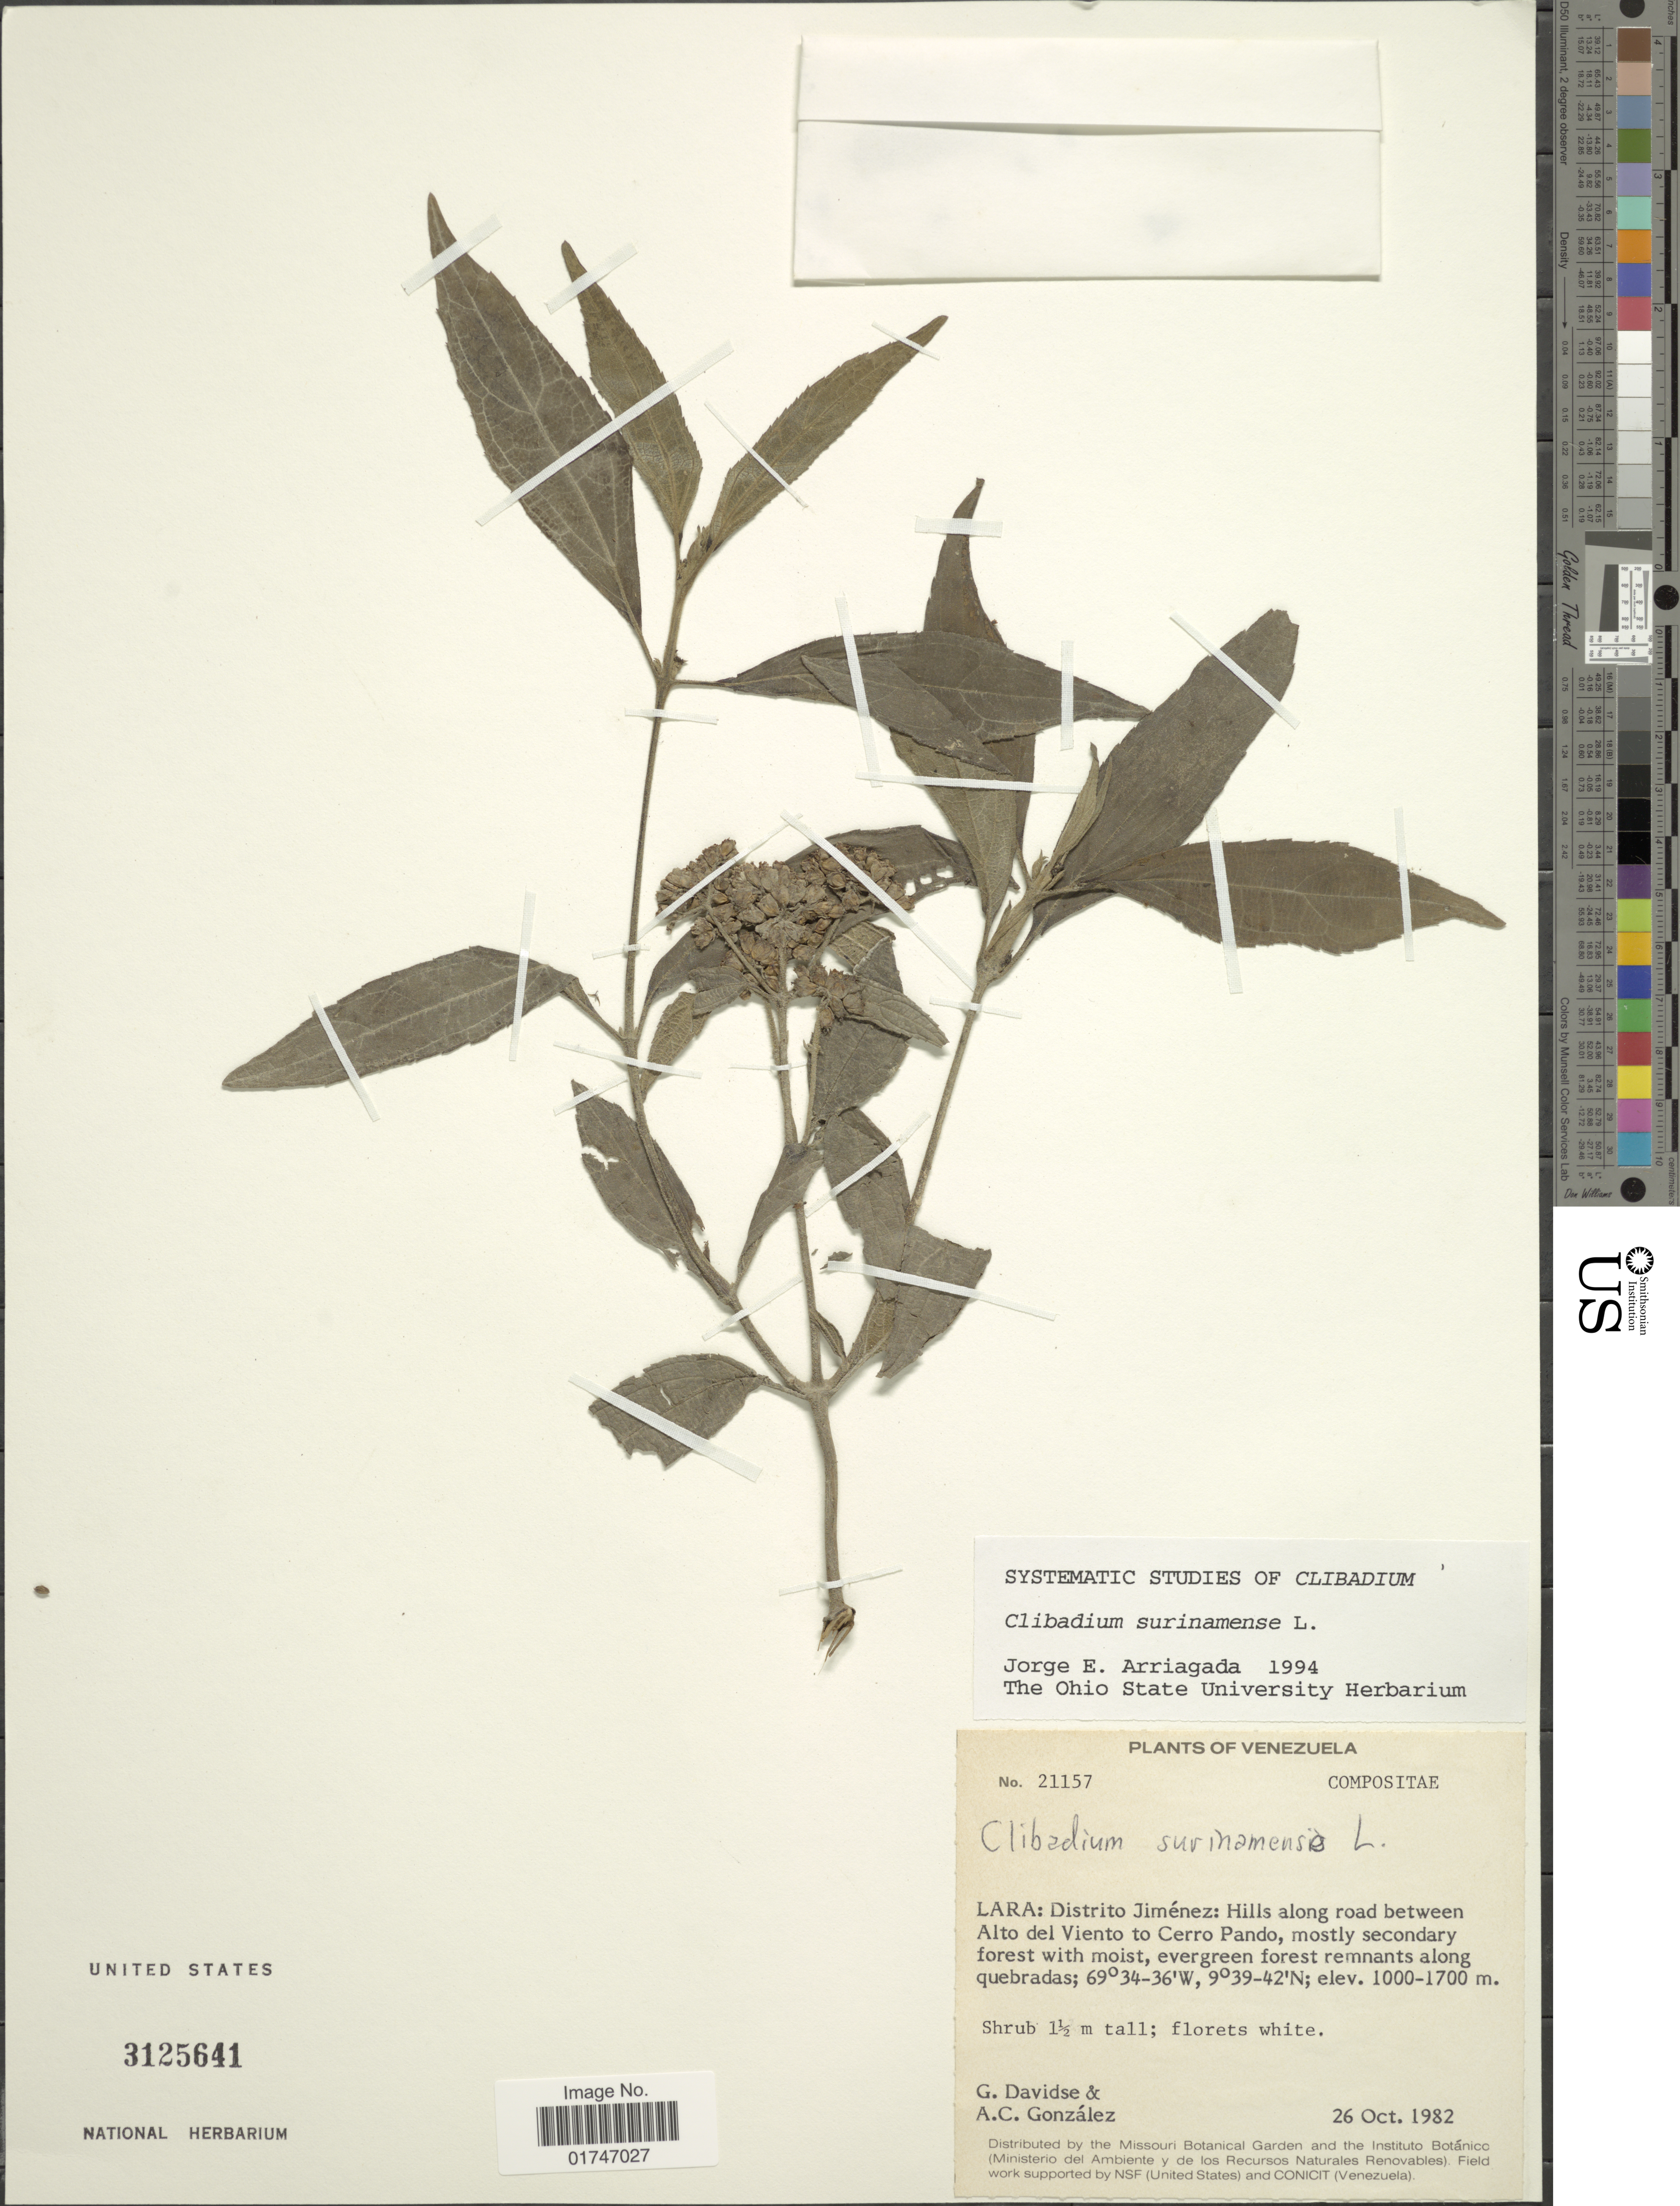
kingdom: Plantae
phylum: Tracheophyta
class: Magnoliopsida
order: Asterales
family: Asteraceae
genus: Clibadium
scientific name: Clibadium surinamense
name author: L.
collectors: G. Davidse & A. C. González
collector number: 21157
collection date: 1982-10-26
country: Venezuela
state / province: Lara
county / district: Jiménez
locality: Lara: Distrito Jiménez: Hills along road between Alto del Viento to Cerro Pando, mostly secondary forest with moist, evergreen forest remnants along quebradas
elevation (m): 1000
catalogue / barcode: US 3125641